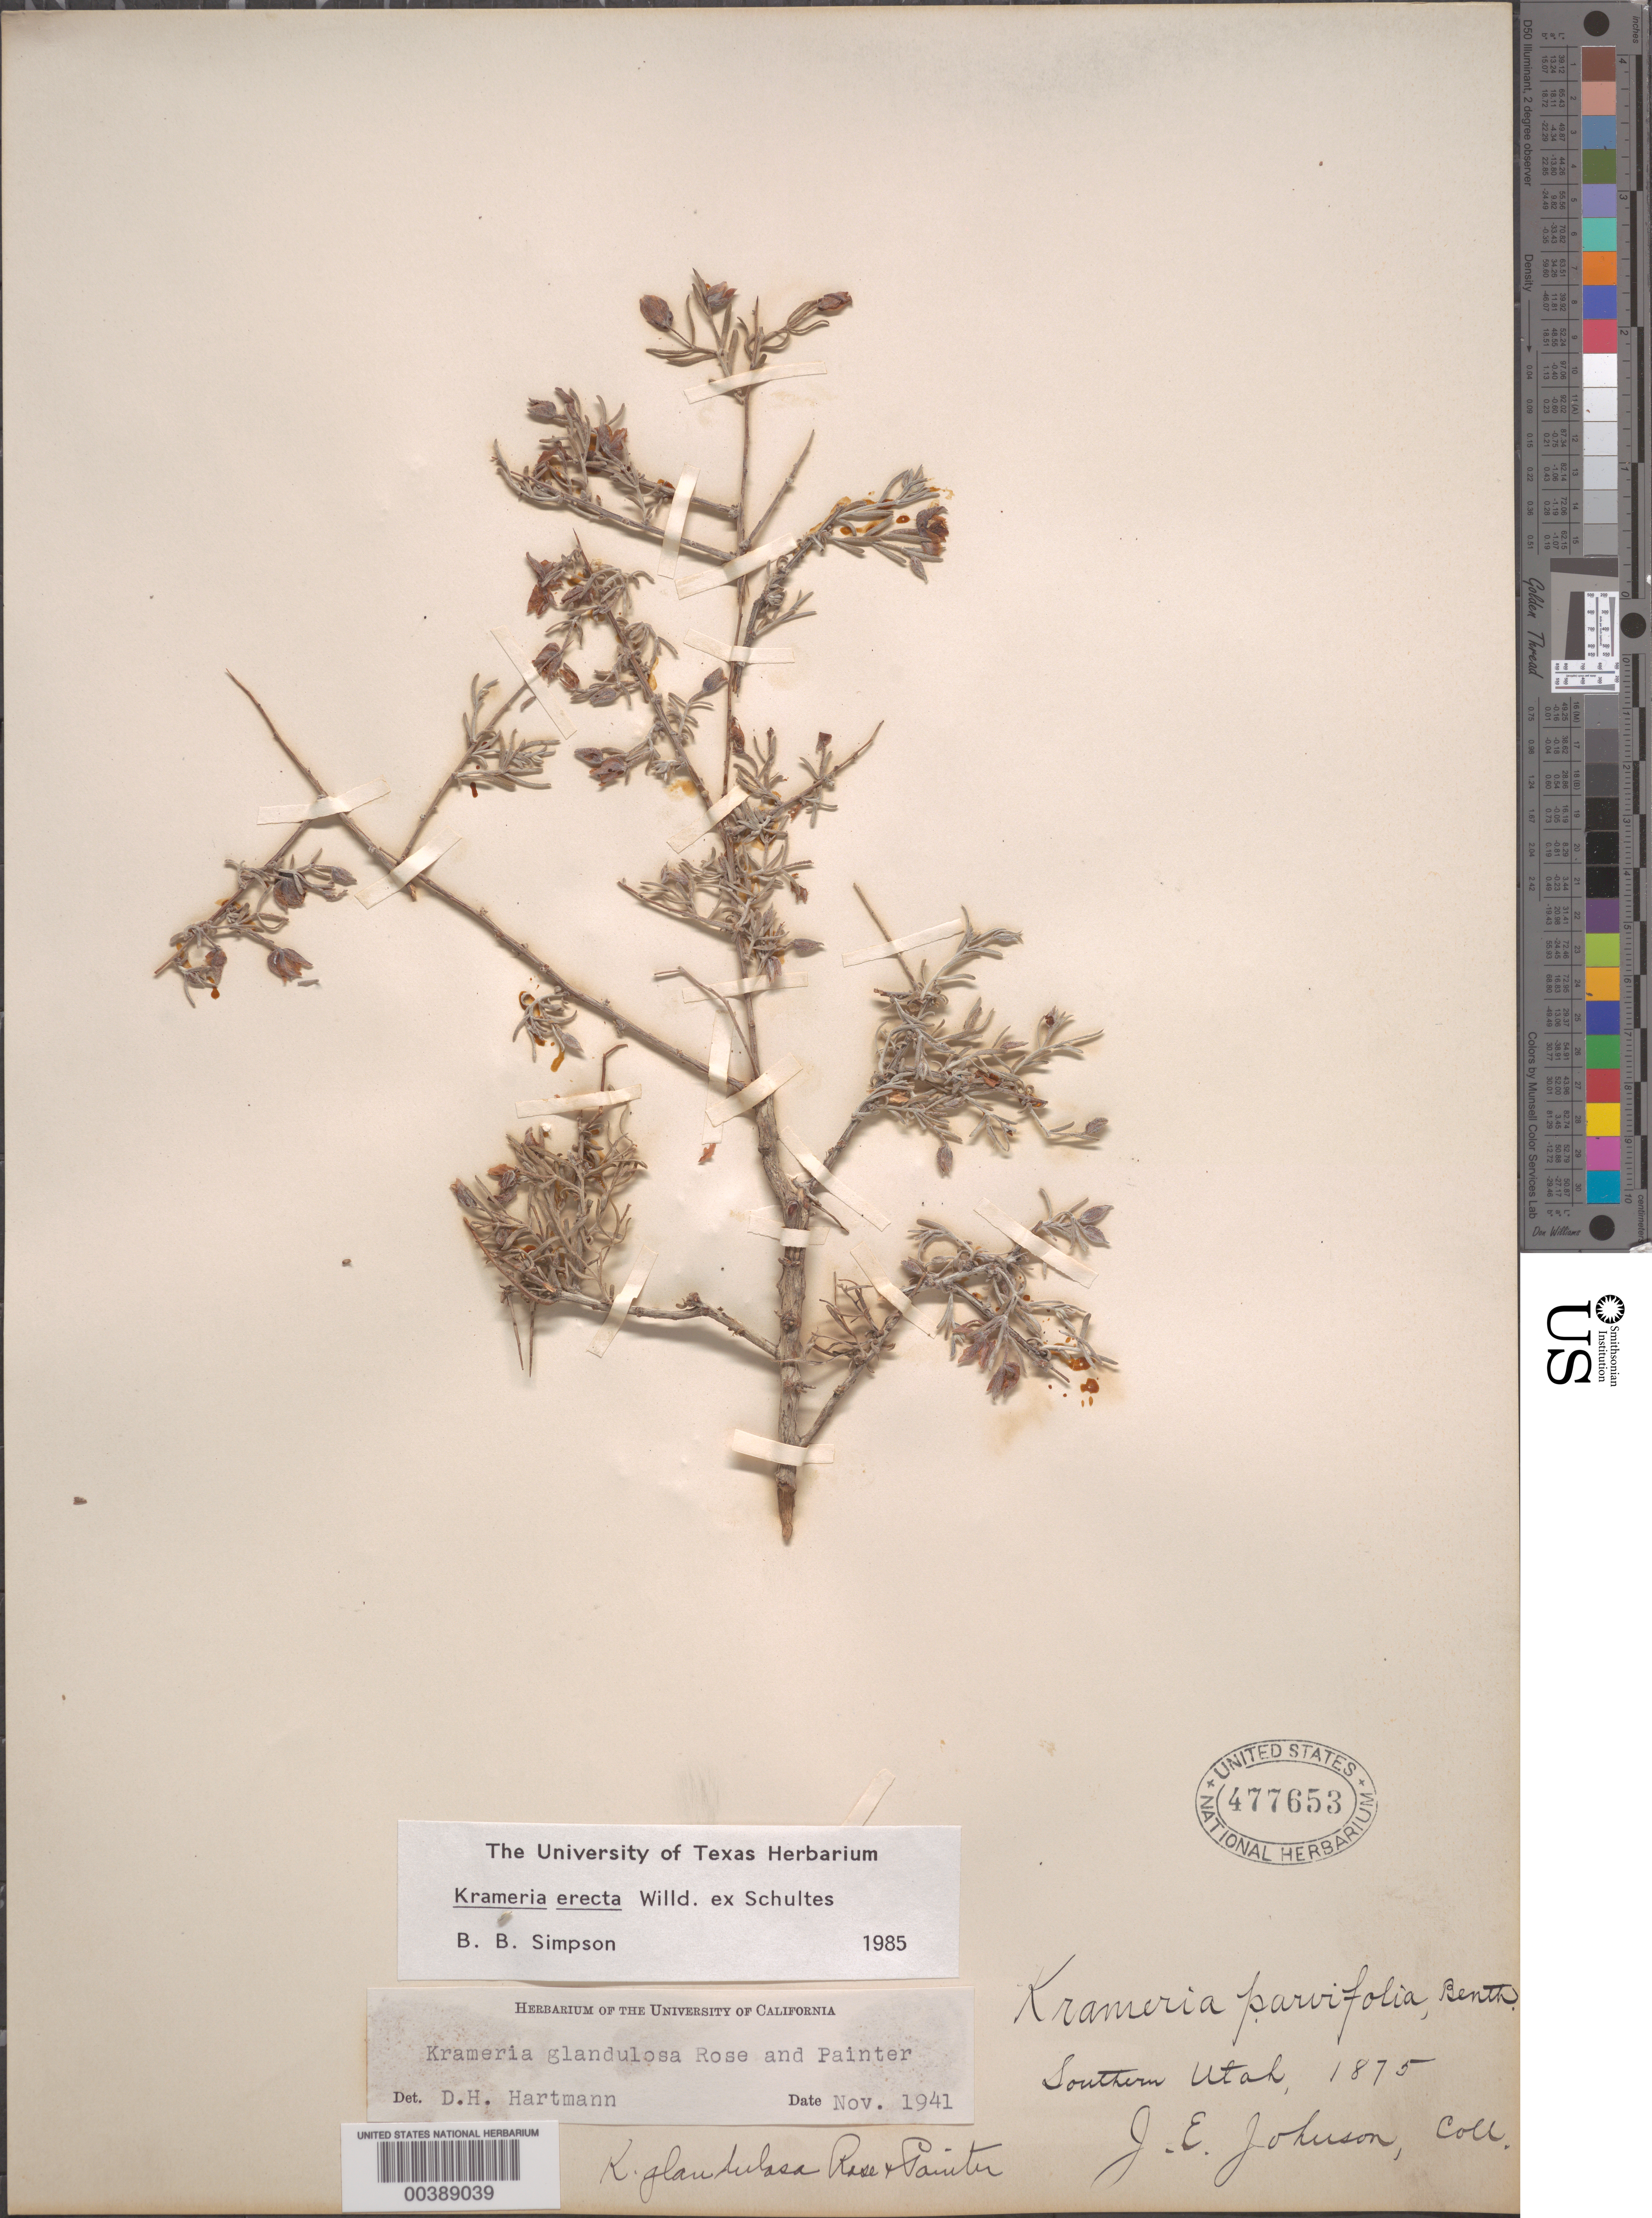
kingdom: Plantae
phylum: Tracheophyta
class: Magnoliopsida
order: Zygophyllales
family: Krameriaceae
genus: Krameria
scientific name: Krameria glandulosa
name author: Rose & J.H. Painter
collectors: J. E. Johnson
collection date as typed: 1875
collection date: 1875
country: United States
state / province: Utah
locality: Southern utah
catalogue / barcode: US 477653